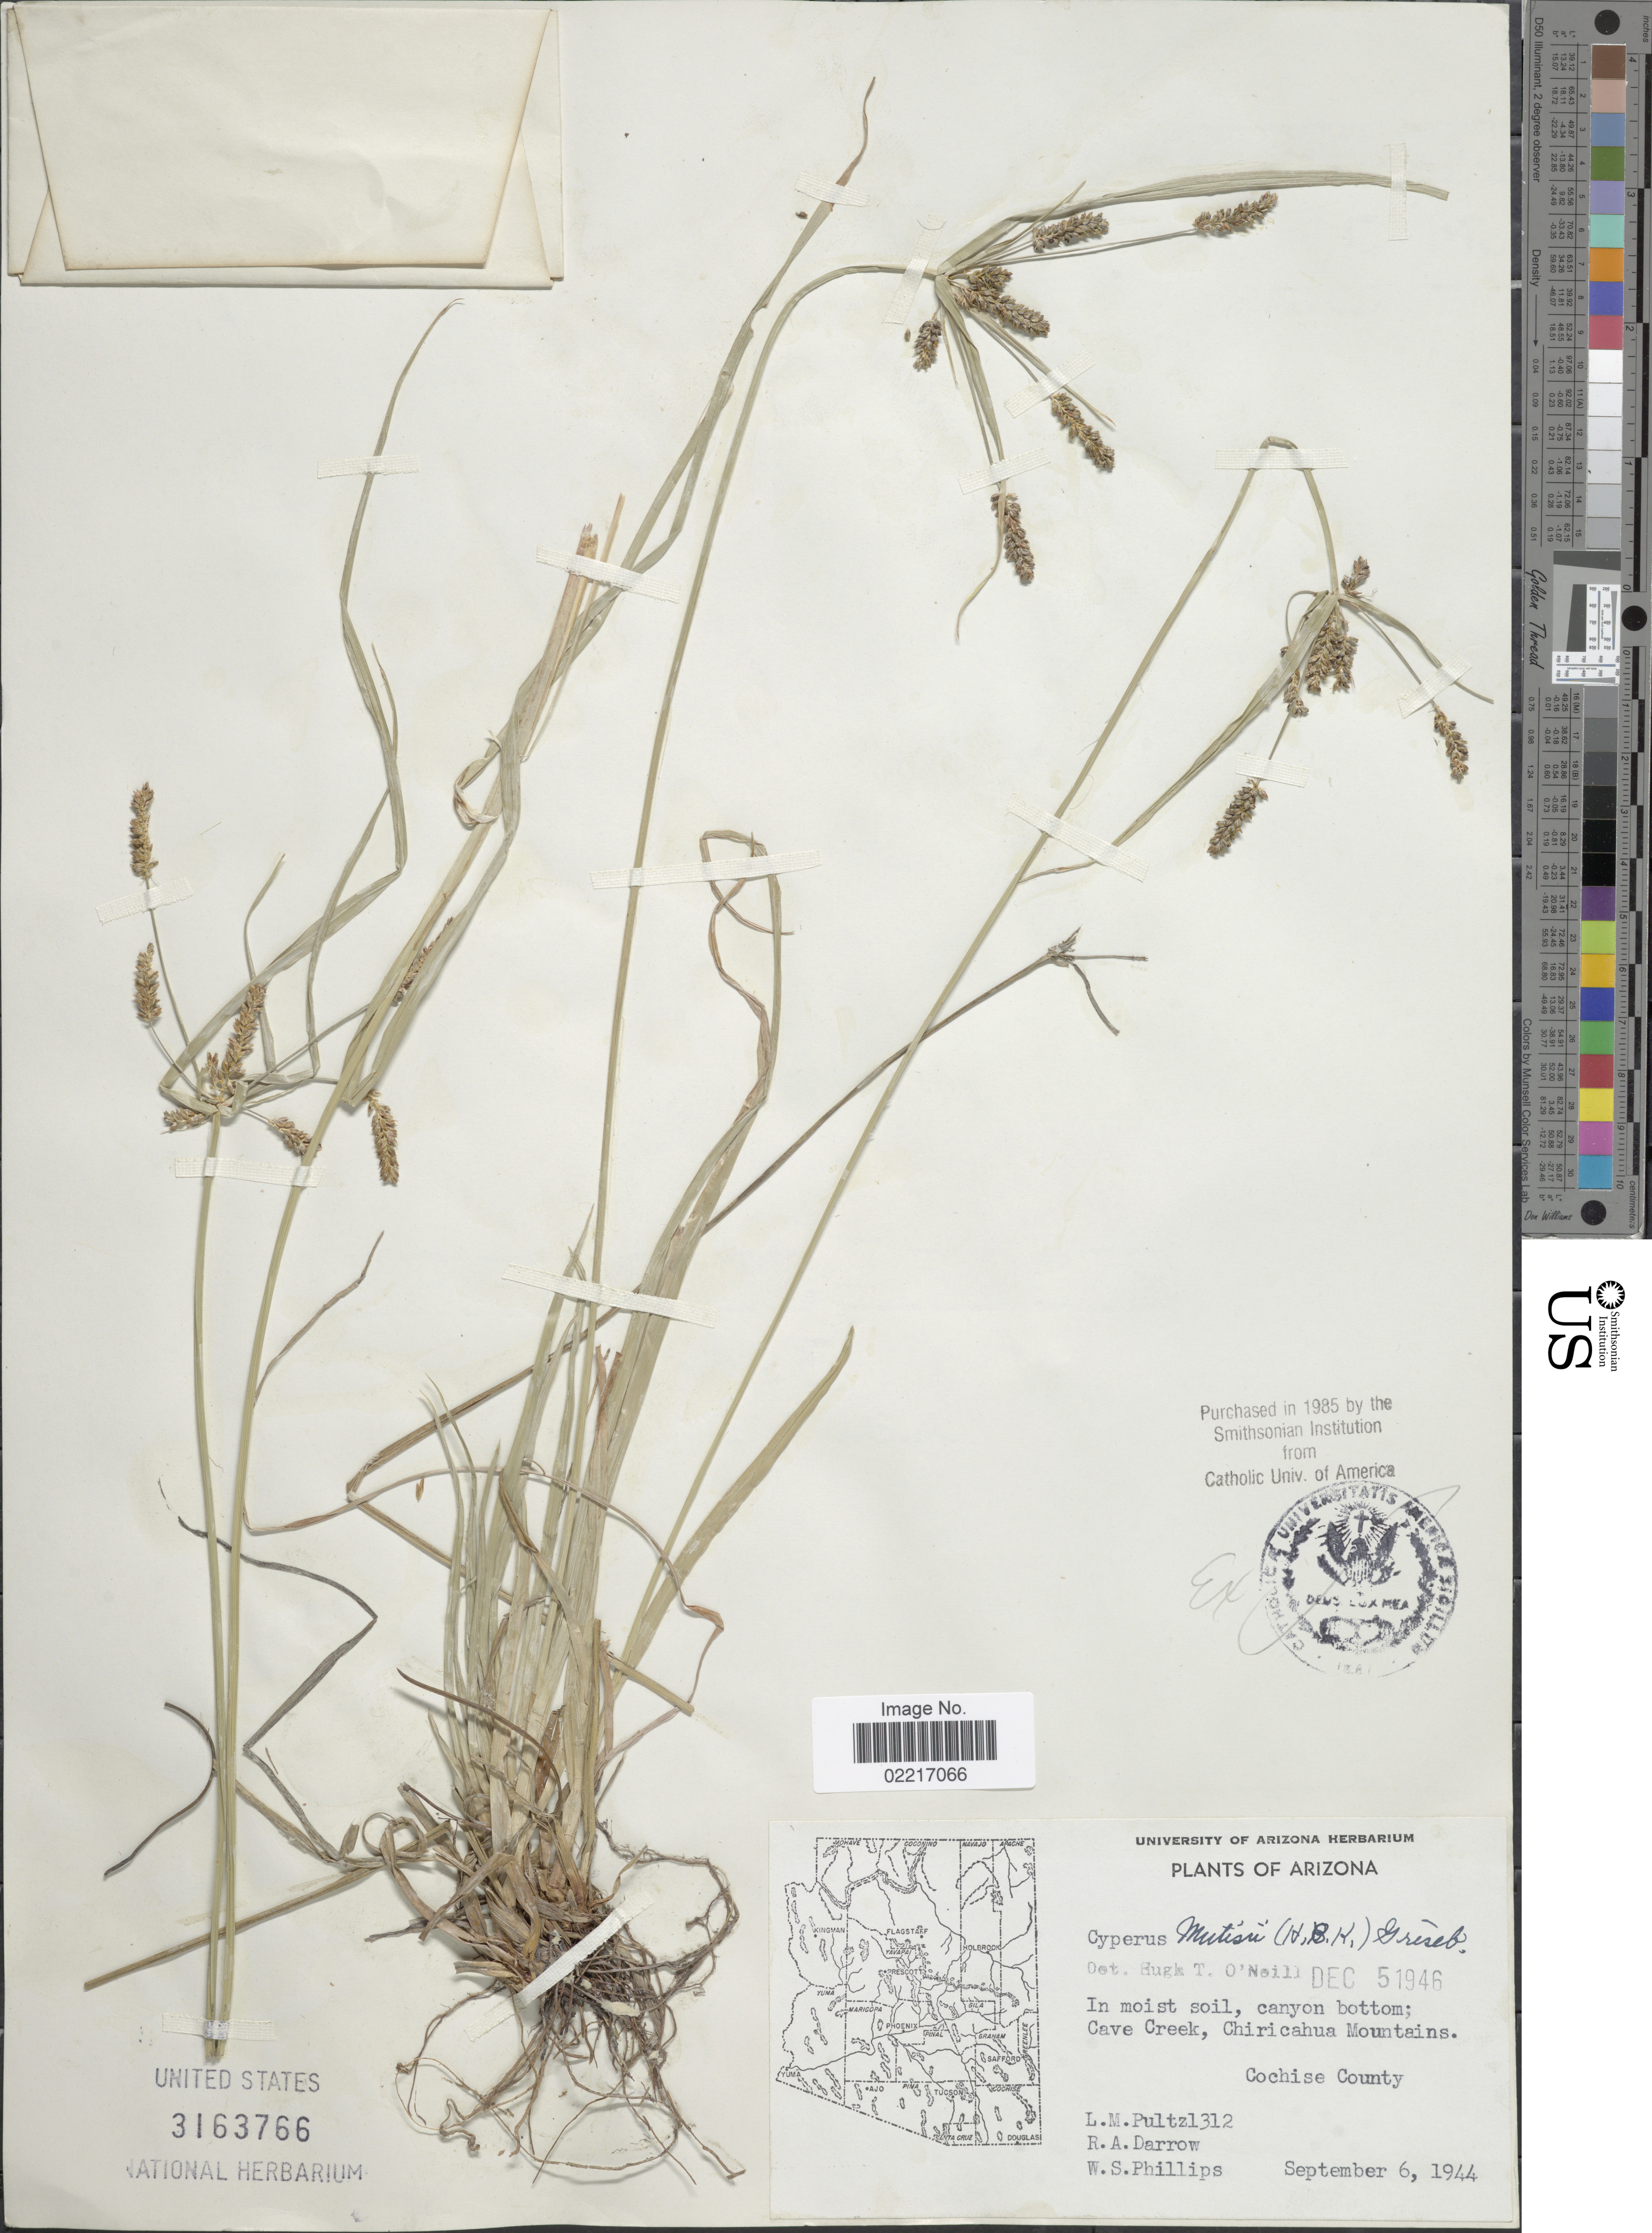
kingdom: Plantae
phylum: Tracheophyta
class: Liliopsida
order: Poales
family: Cyperaceae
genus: Cyperus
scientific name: Cyperus mutisii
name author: (Kunth) Andersson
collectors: L. Pultz, R. A. Darrow & W. S. Phillips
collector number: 1312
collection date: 1944-09-06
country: United States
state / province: Arizona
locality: In moist soil, canyon bottom; Cave Creek, Chiricahua Mountains, Cochise County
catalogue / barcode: US 3163766